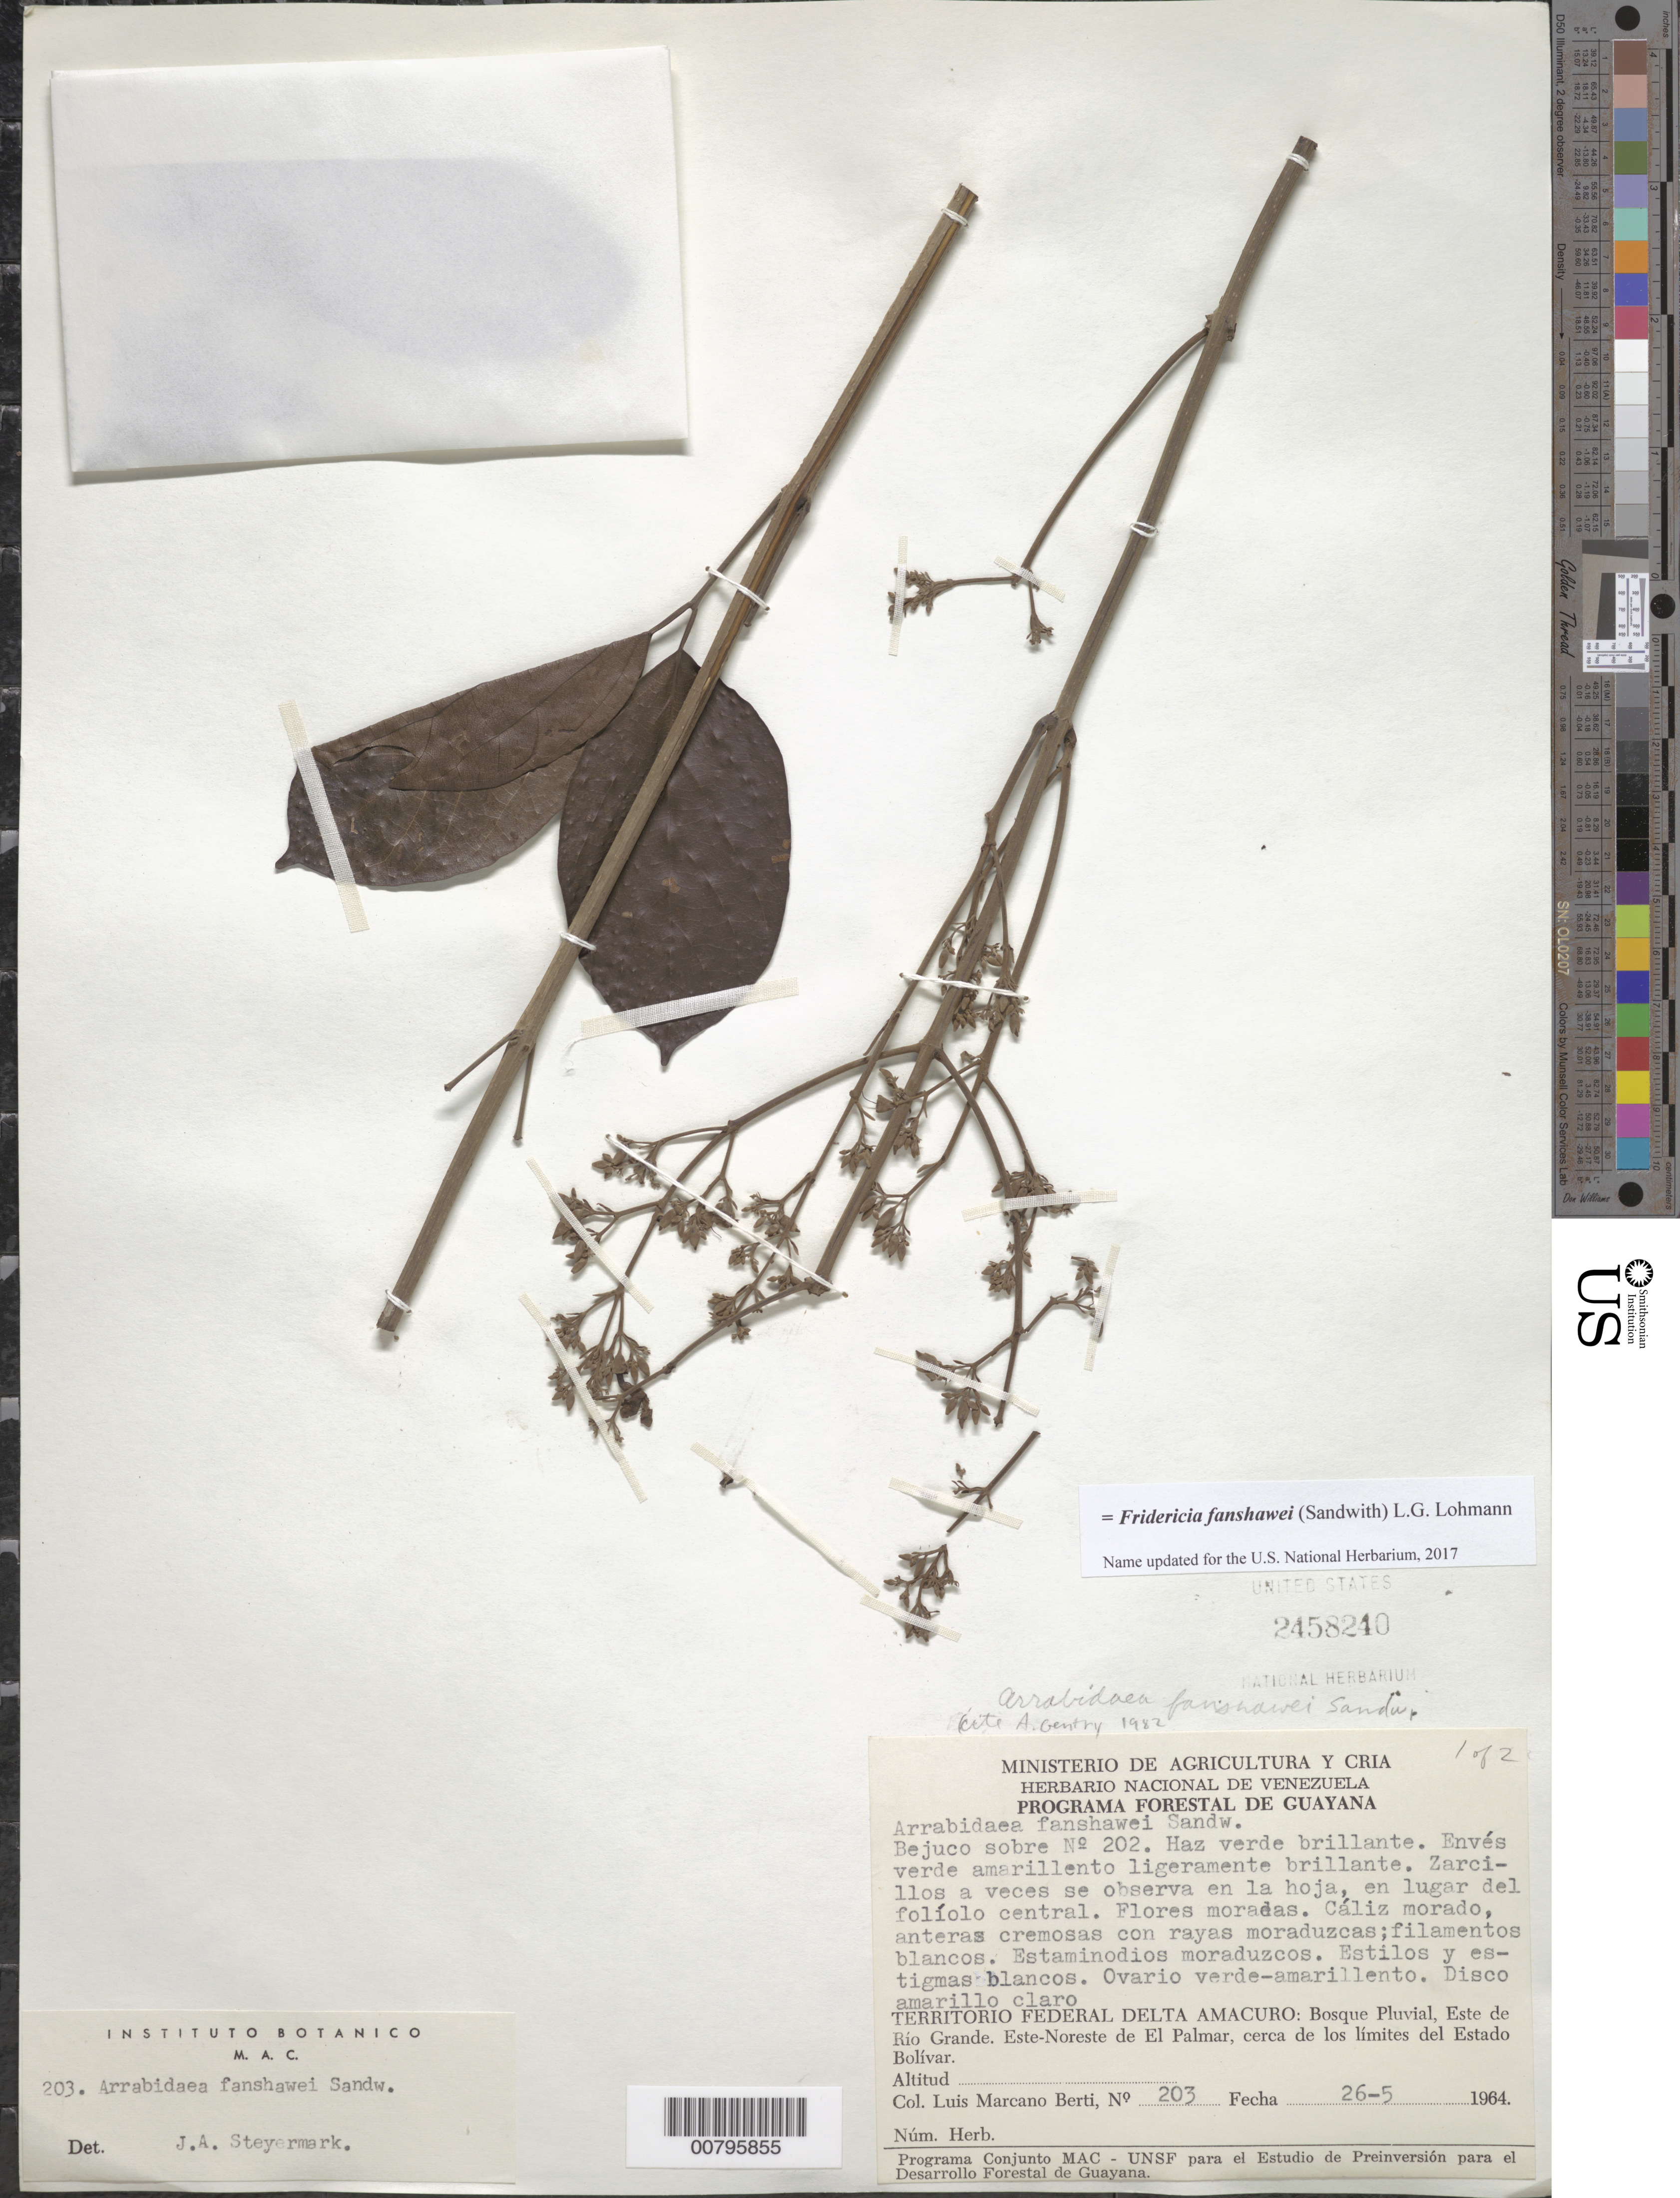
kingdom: Plantae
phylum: Tracheophyta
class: Magnoliopsida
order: Lamiales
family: Bignoniaceae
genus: Fridericia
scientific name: Fridericia fanshawei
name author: (Sandwith) L.G. Lohmann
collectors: L. Marcano-Berti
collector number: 203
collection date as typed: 26-May-64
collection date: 1964-05-26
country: Venezuela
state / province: Delta Amacuro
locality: Este de Río Grande, ENE de El Palmar, cerca de los limites del Estado Bolívar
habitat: Bosque pluvial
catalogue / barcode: US 2458240